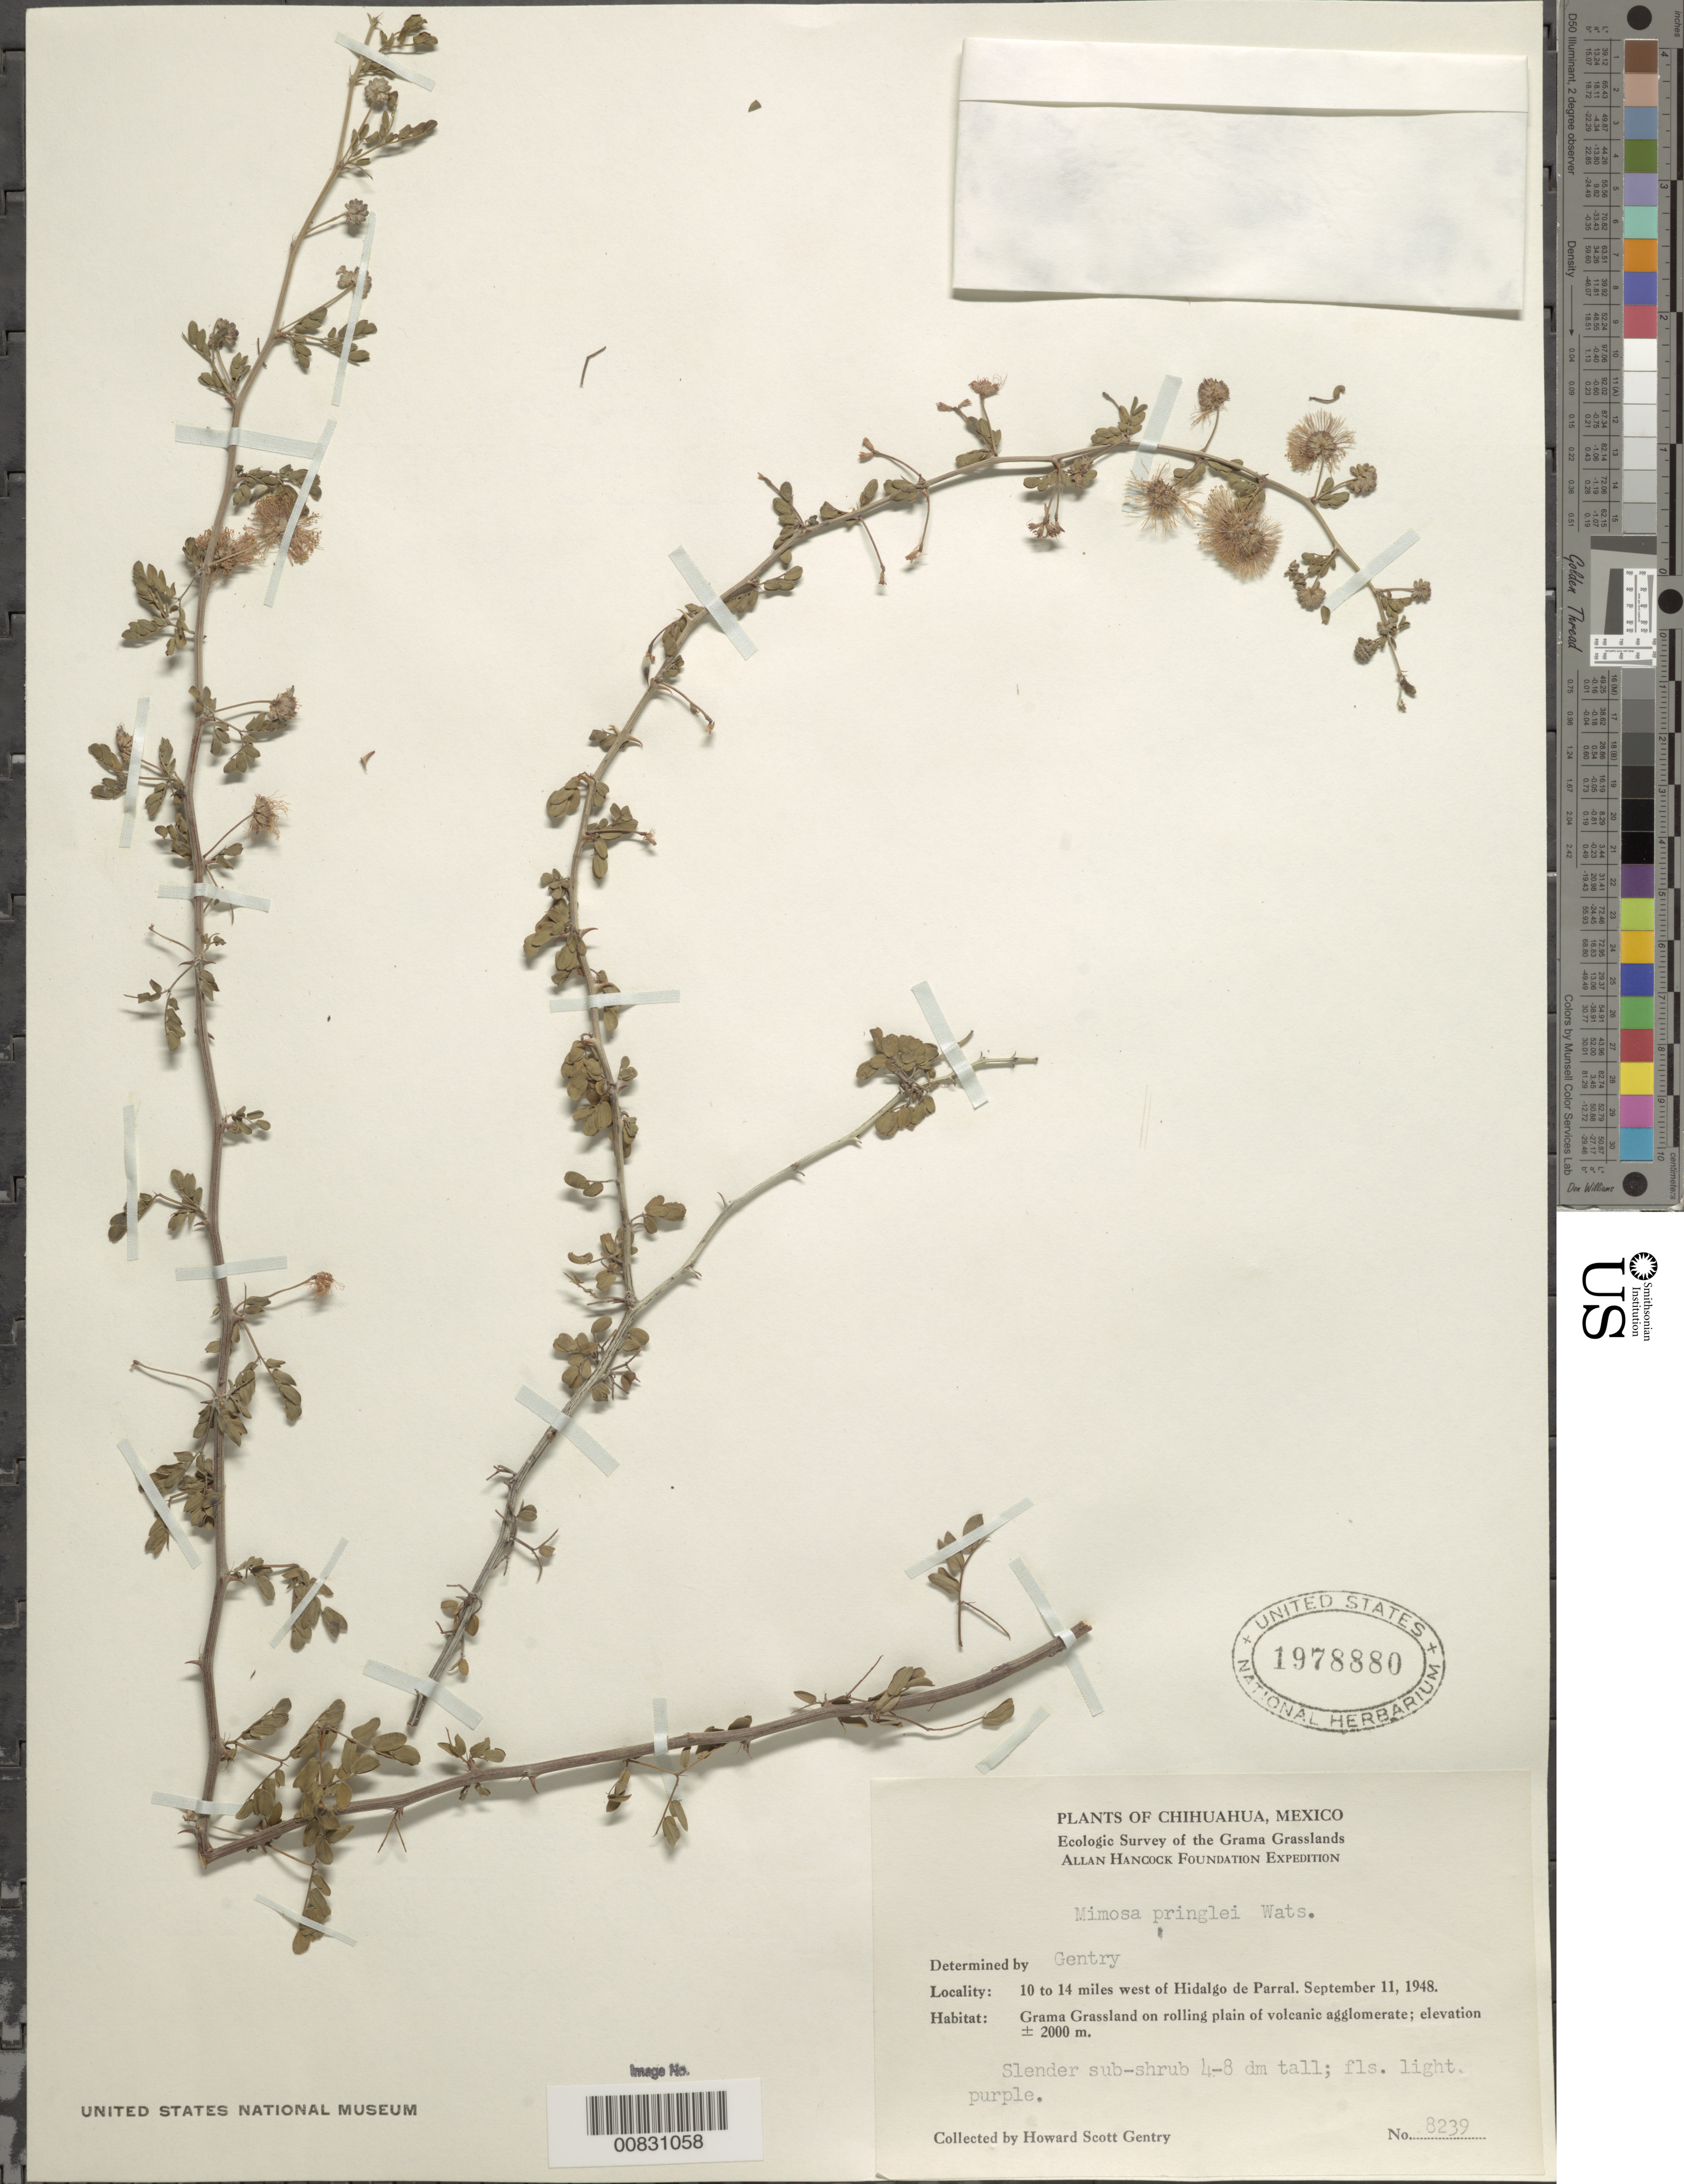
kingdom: Plantae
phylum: Tracheophyta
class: Magnoliopsida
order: Fabales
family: Fabaceae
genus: Mimosa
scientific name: Mimosa pringlei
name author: S. Watson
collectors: H. S. Gentry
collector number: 8239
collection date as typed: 11 Sep 1948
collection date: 1948-09-11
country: Mexico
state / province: Chihuahua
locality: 10 to 14 miles west of Hidalgo de Parral.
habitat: Grama Grassland on rolling plain of volcanic agglomerate.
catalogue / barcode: US 1978880